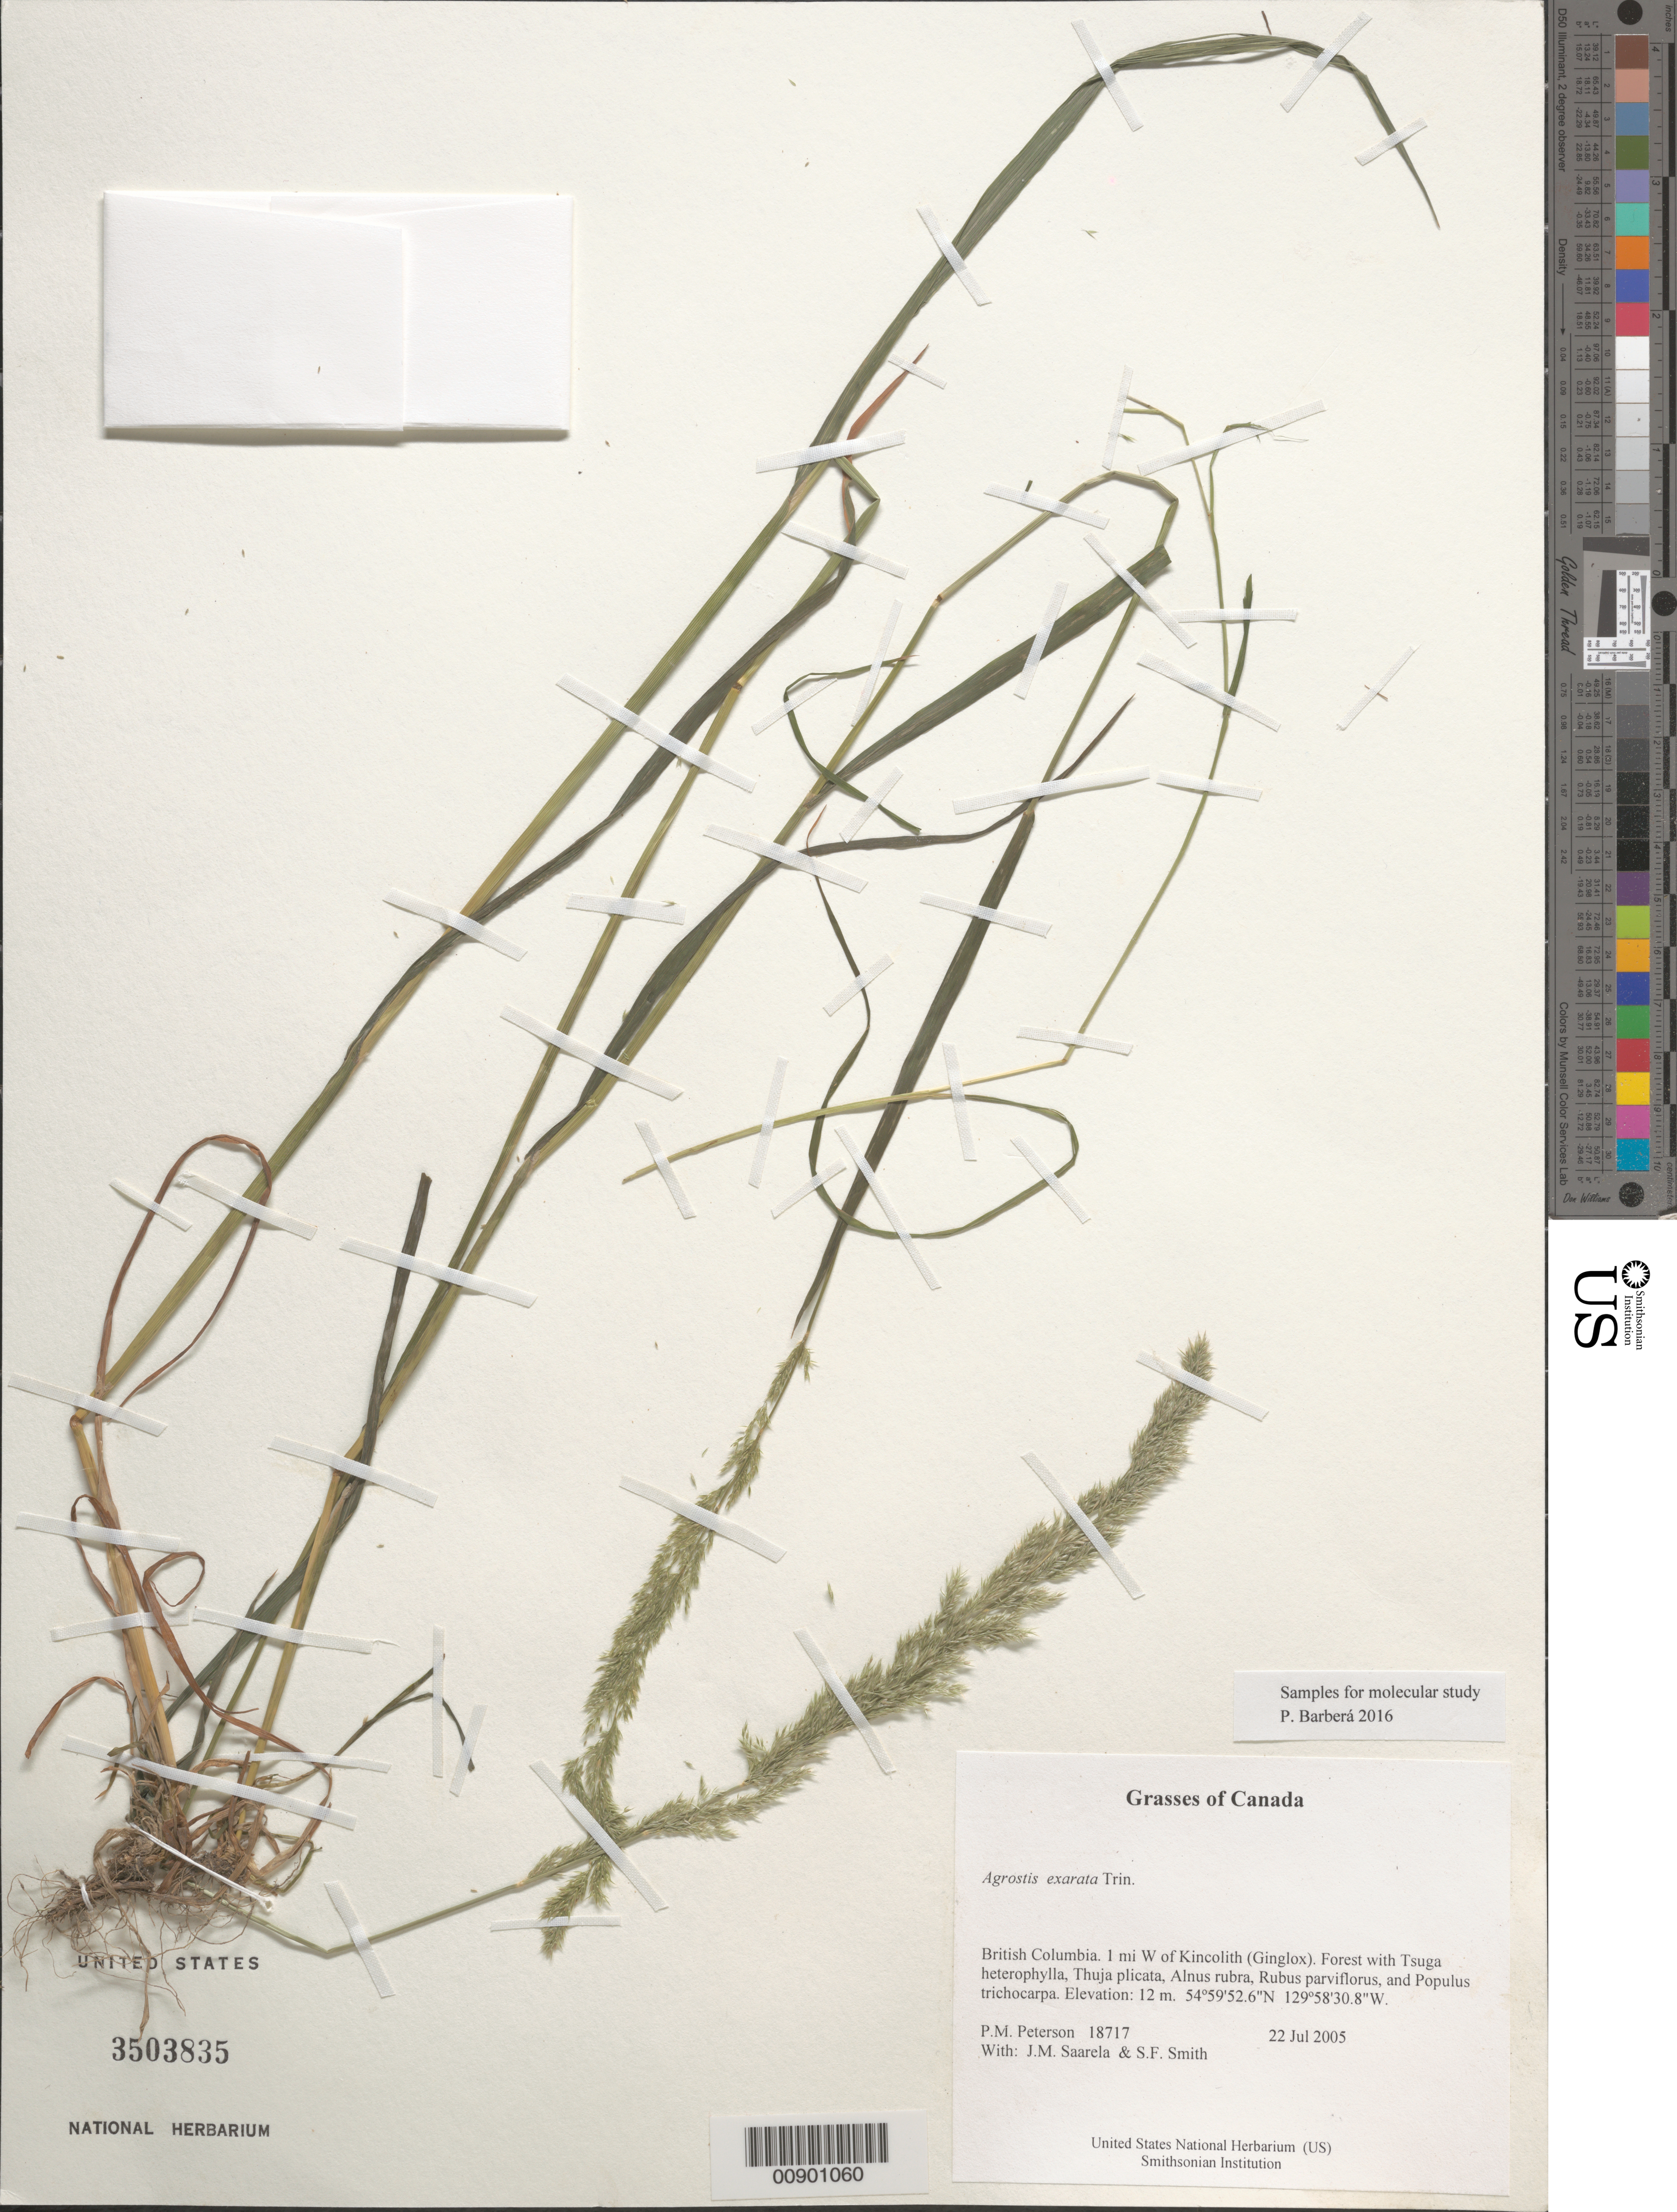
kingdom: Plantae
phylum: Tracheophyta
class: Liliopsida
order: Poales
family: Poaceae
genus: Agrostis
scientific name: Agrostis exarata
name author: Trin.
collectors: P. M. Peterson, J. Saarela & S.F. Smith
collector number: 18717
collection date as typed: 22 Jul 2004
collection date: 2004-07-22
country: Canada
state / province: British Columbia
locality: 1 mi W of Kincolith (Ginglox). Forest with Tsuga heterophylla, Thuja plicata, Alnus rubra, Rubus parviflorus, and Populus trichocarpa.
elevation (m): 12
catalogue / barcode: US 3503835